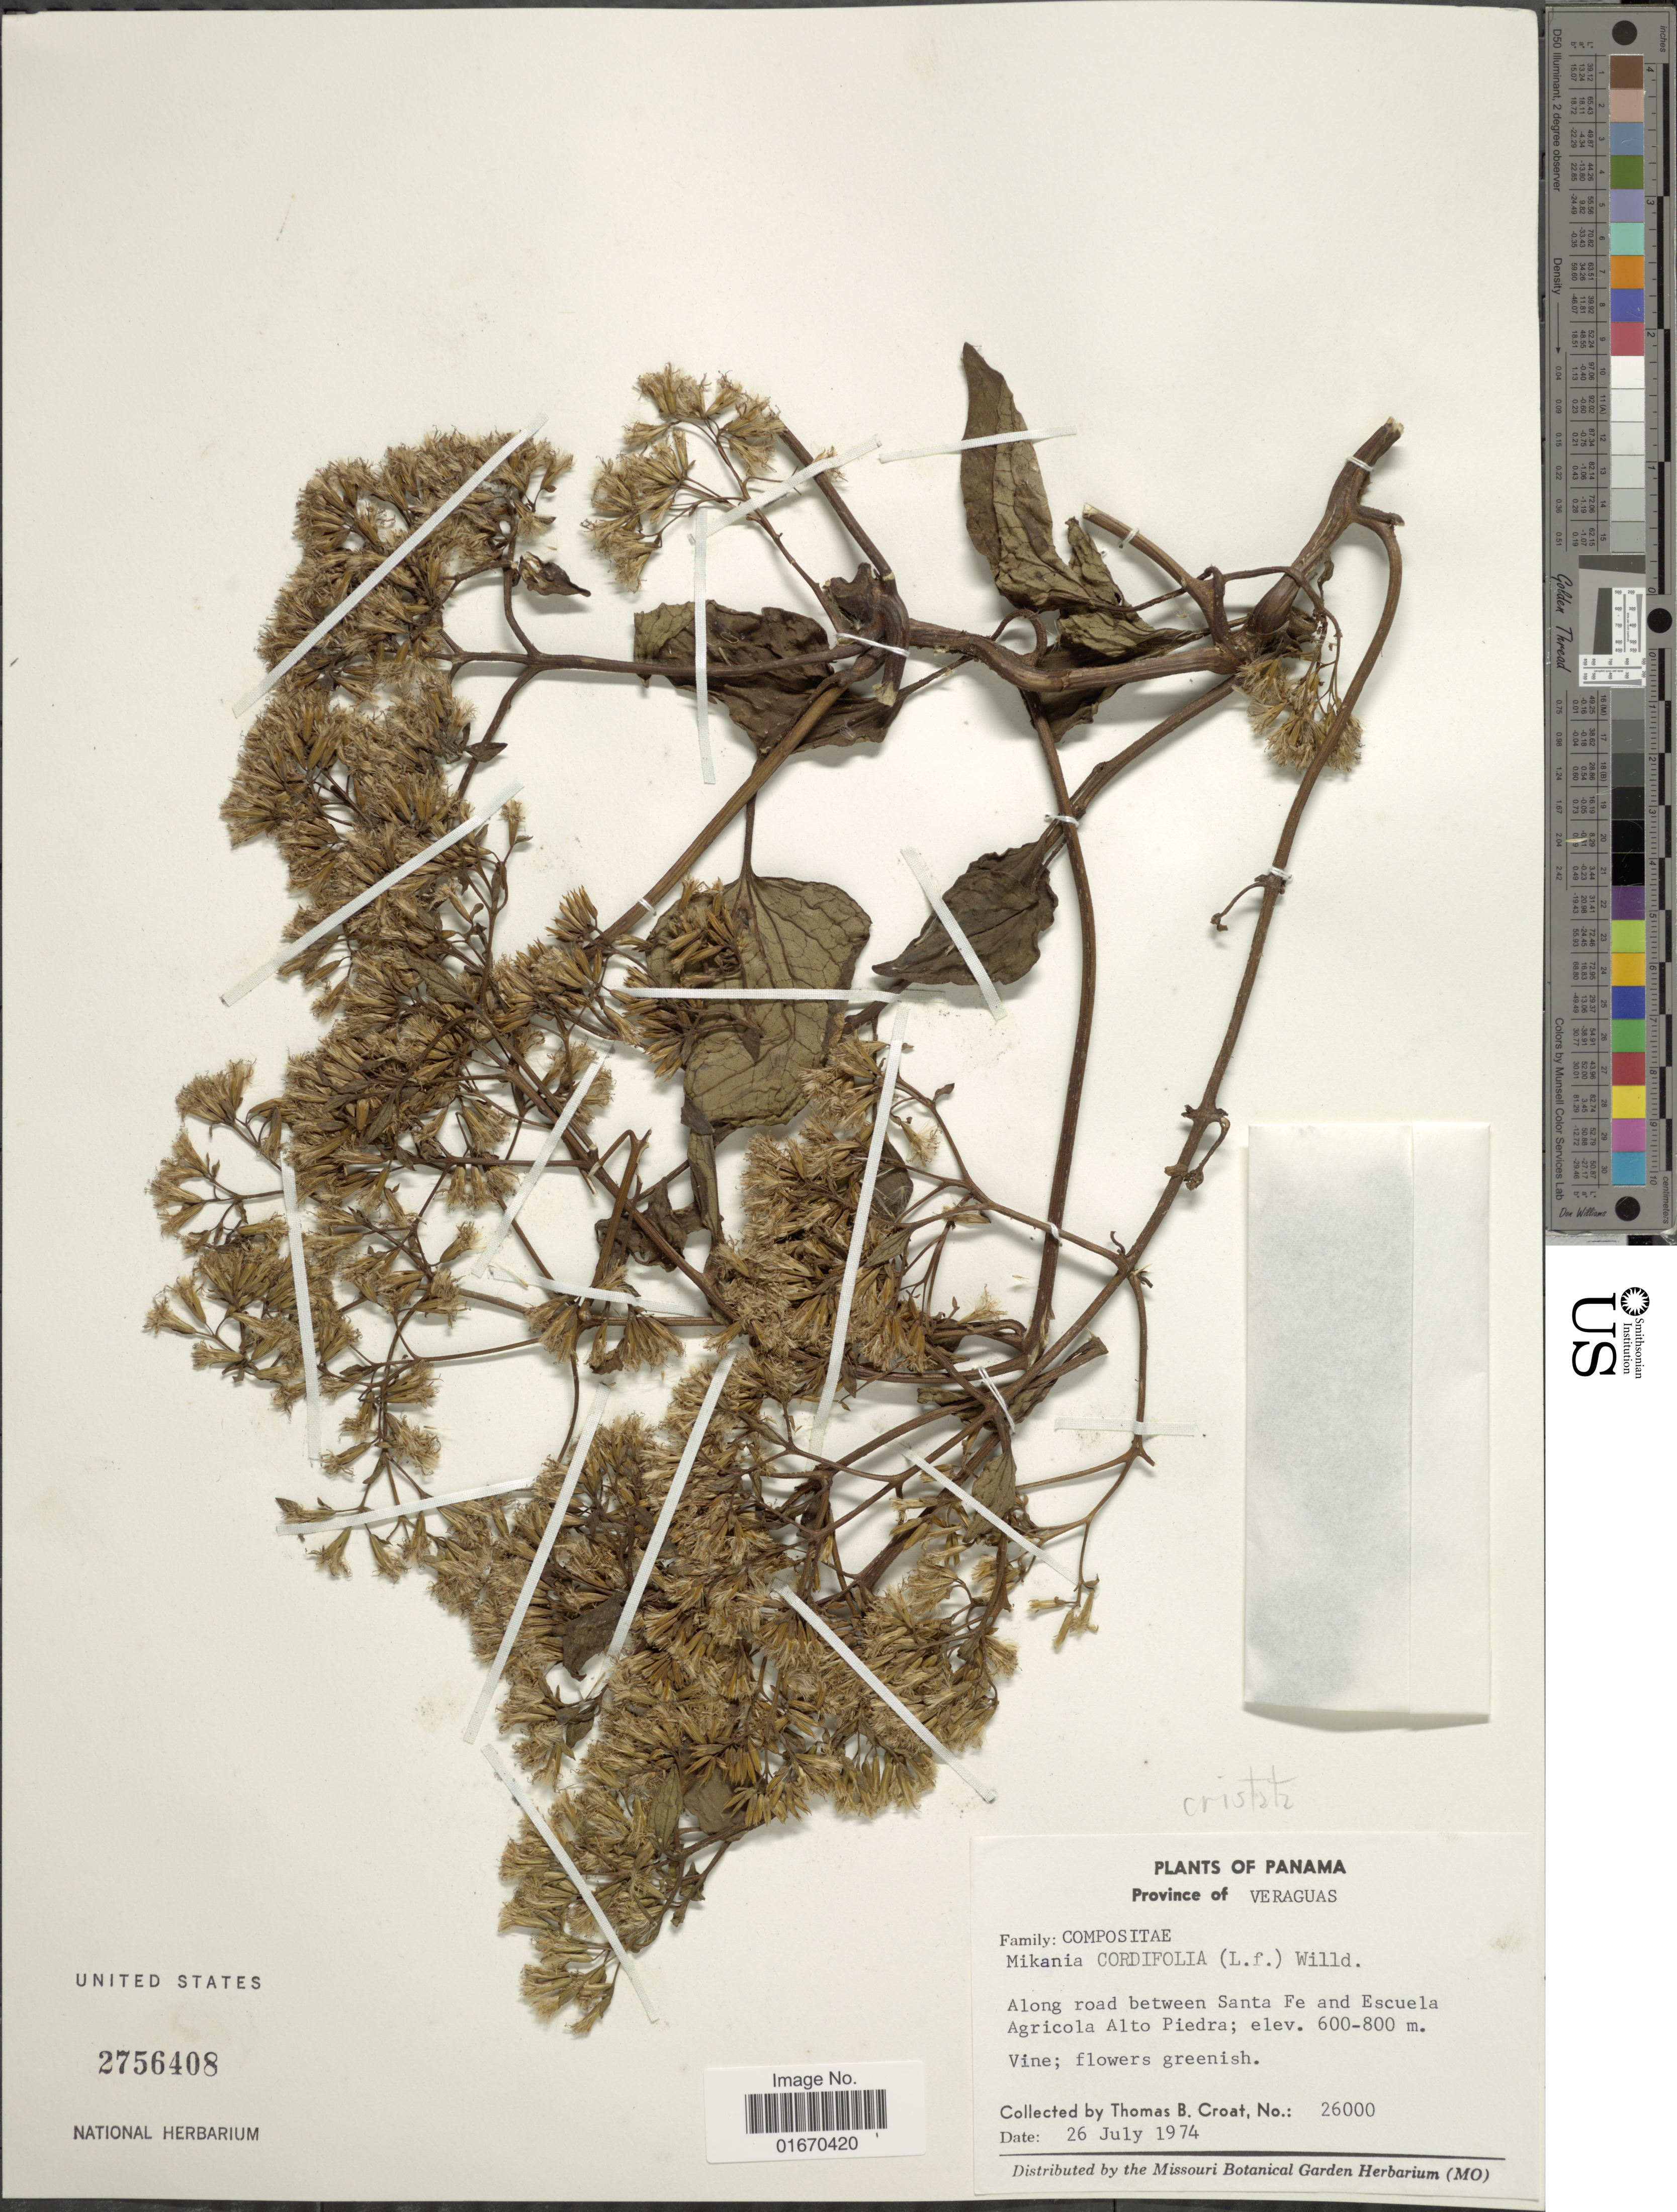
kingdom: Plantae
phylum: Tracheophyta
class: Magnoliopsida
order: Asterales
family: Asteraceae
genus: Mikania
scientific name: Mikania cristata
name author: B.L. Rob.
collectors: T. B. Croat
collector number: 26000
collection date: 1974-07-26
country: Panama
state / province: Veraguas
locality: Along road between Santa Fe and Escuela Agricola Alto Piedra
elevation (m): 600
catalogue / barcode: US 2756408